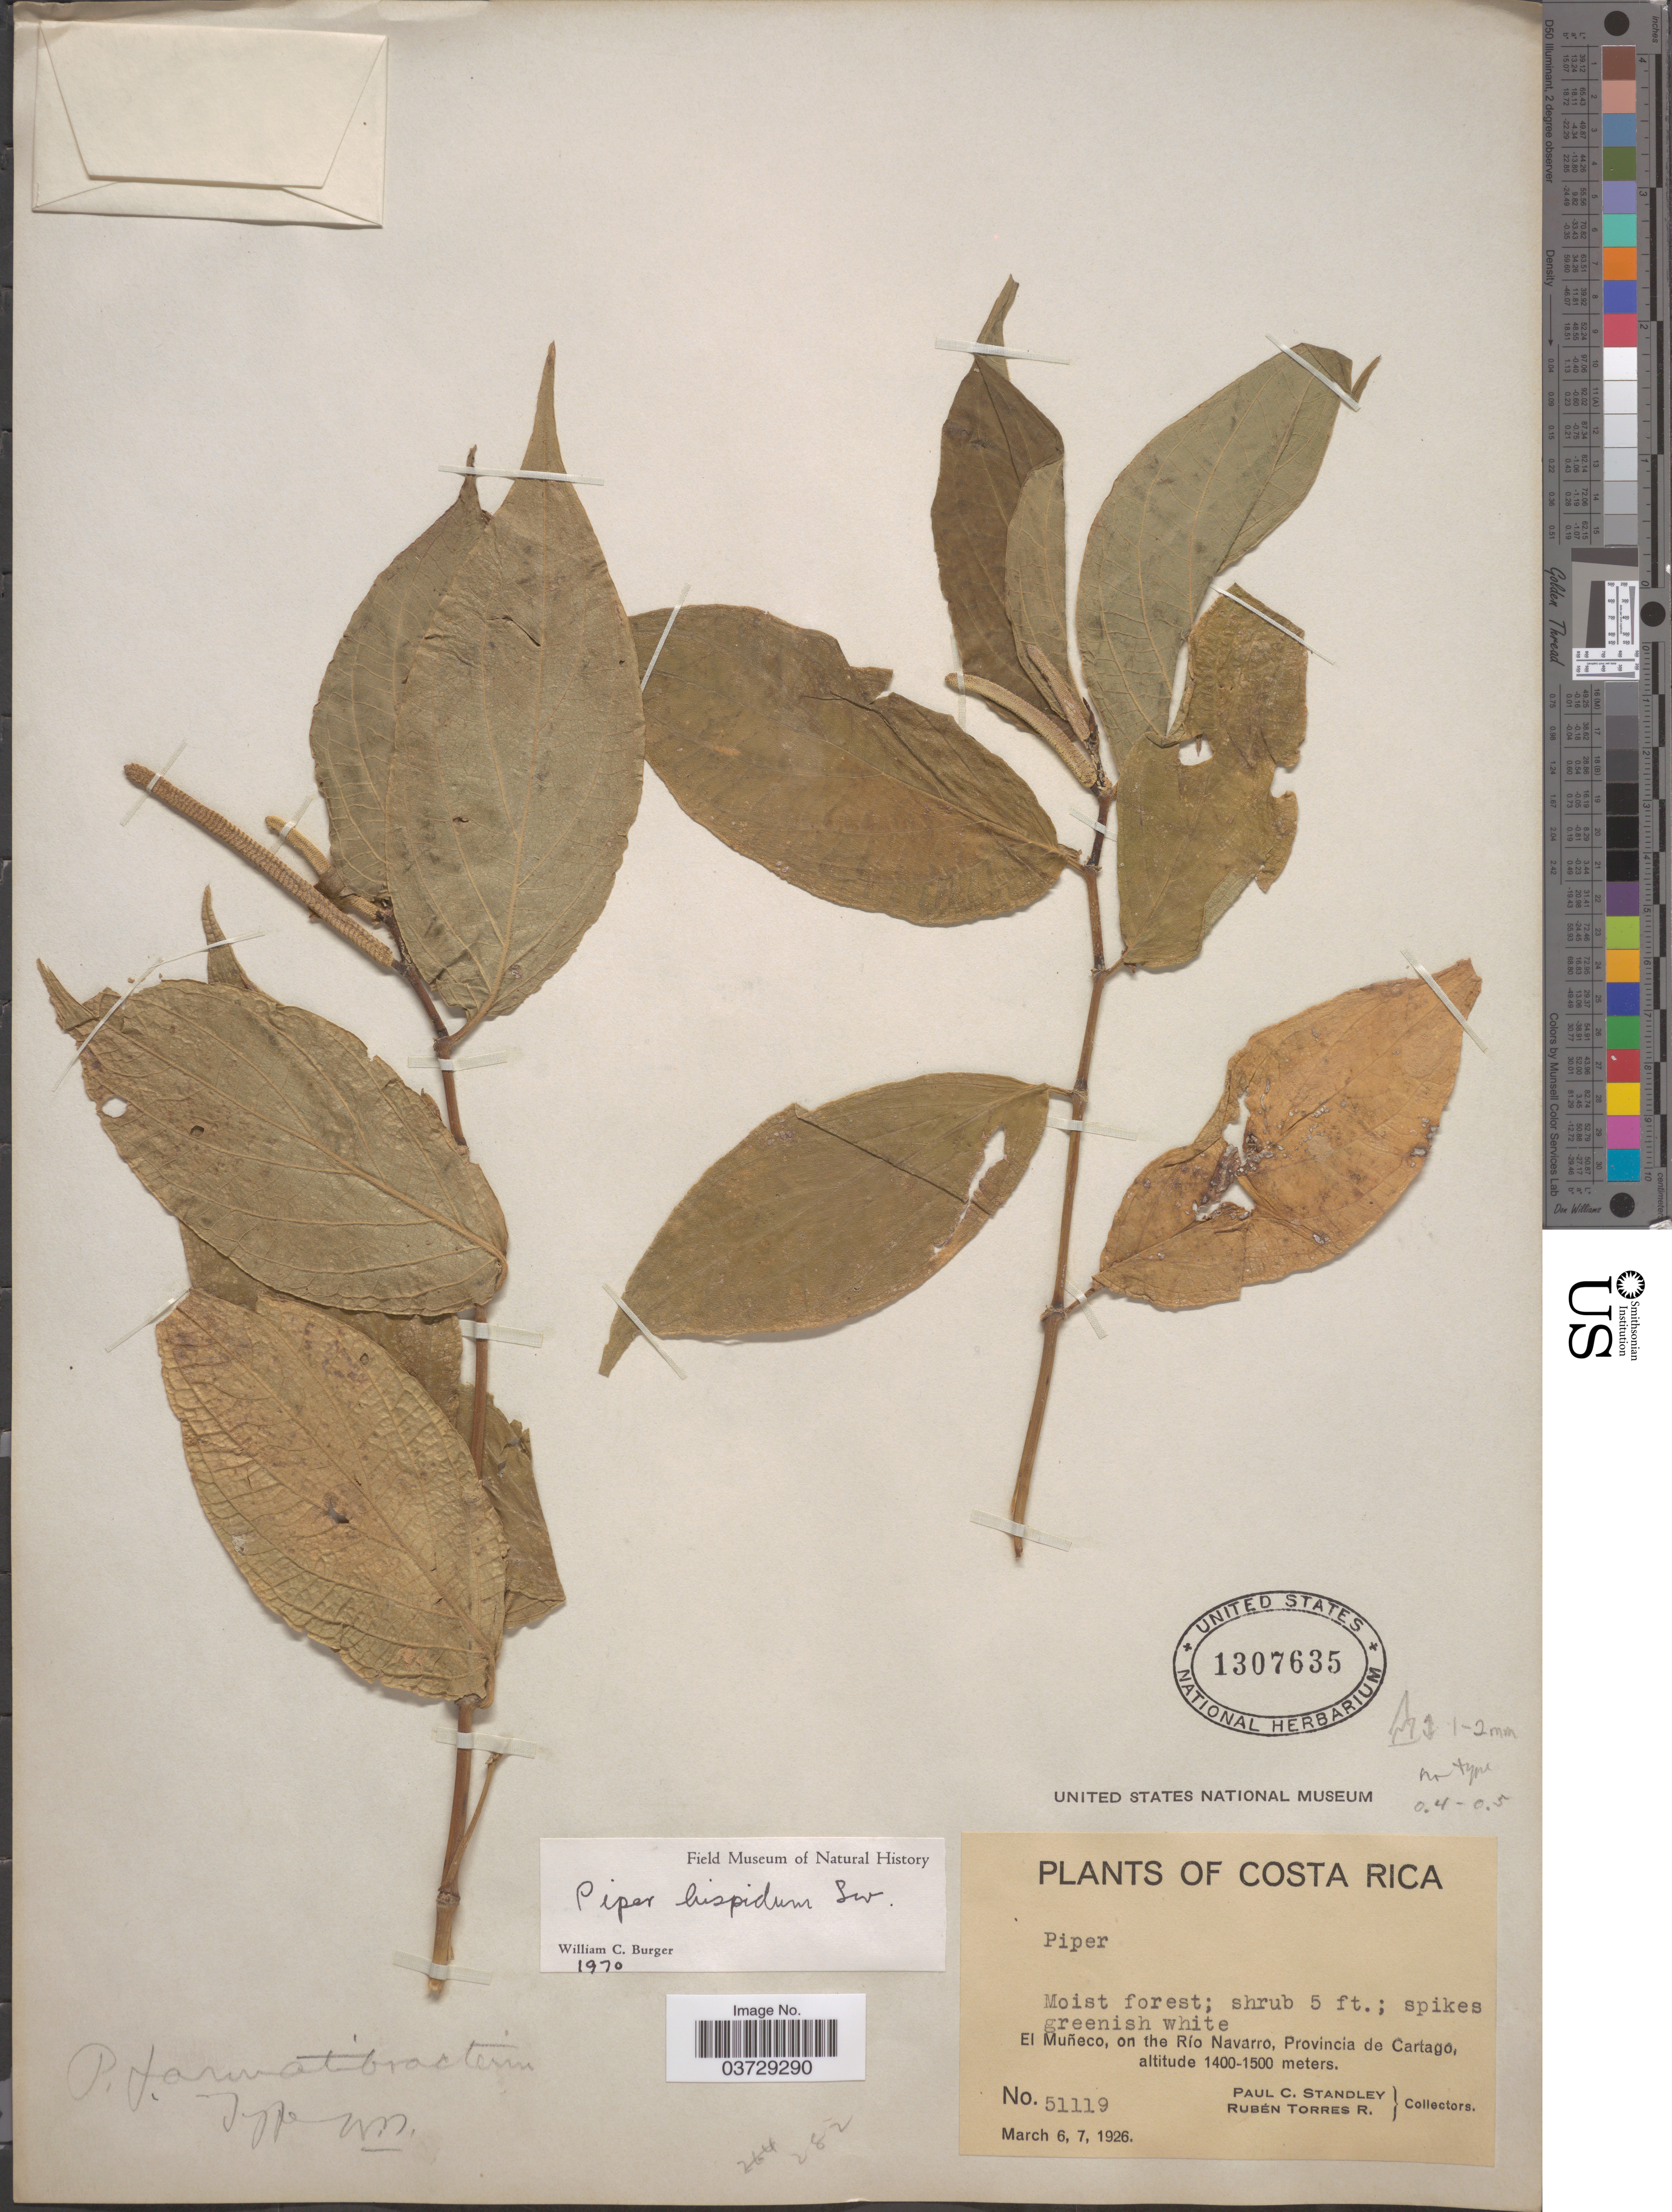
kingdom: Plantae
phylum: Tracheophyta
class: Magnoliopsida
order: Piperales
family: Piperaceae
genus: Piper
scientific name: Piper hispidum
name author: Sw.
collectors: P. C. Standley & R. Torres Rojas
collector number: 51119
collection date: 1926-03-06/1926-03-07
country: Costa Rica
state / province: Cartago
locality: El Muñeco, on the Río Navarro.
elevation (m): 1400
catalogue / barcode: US 1307635